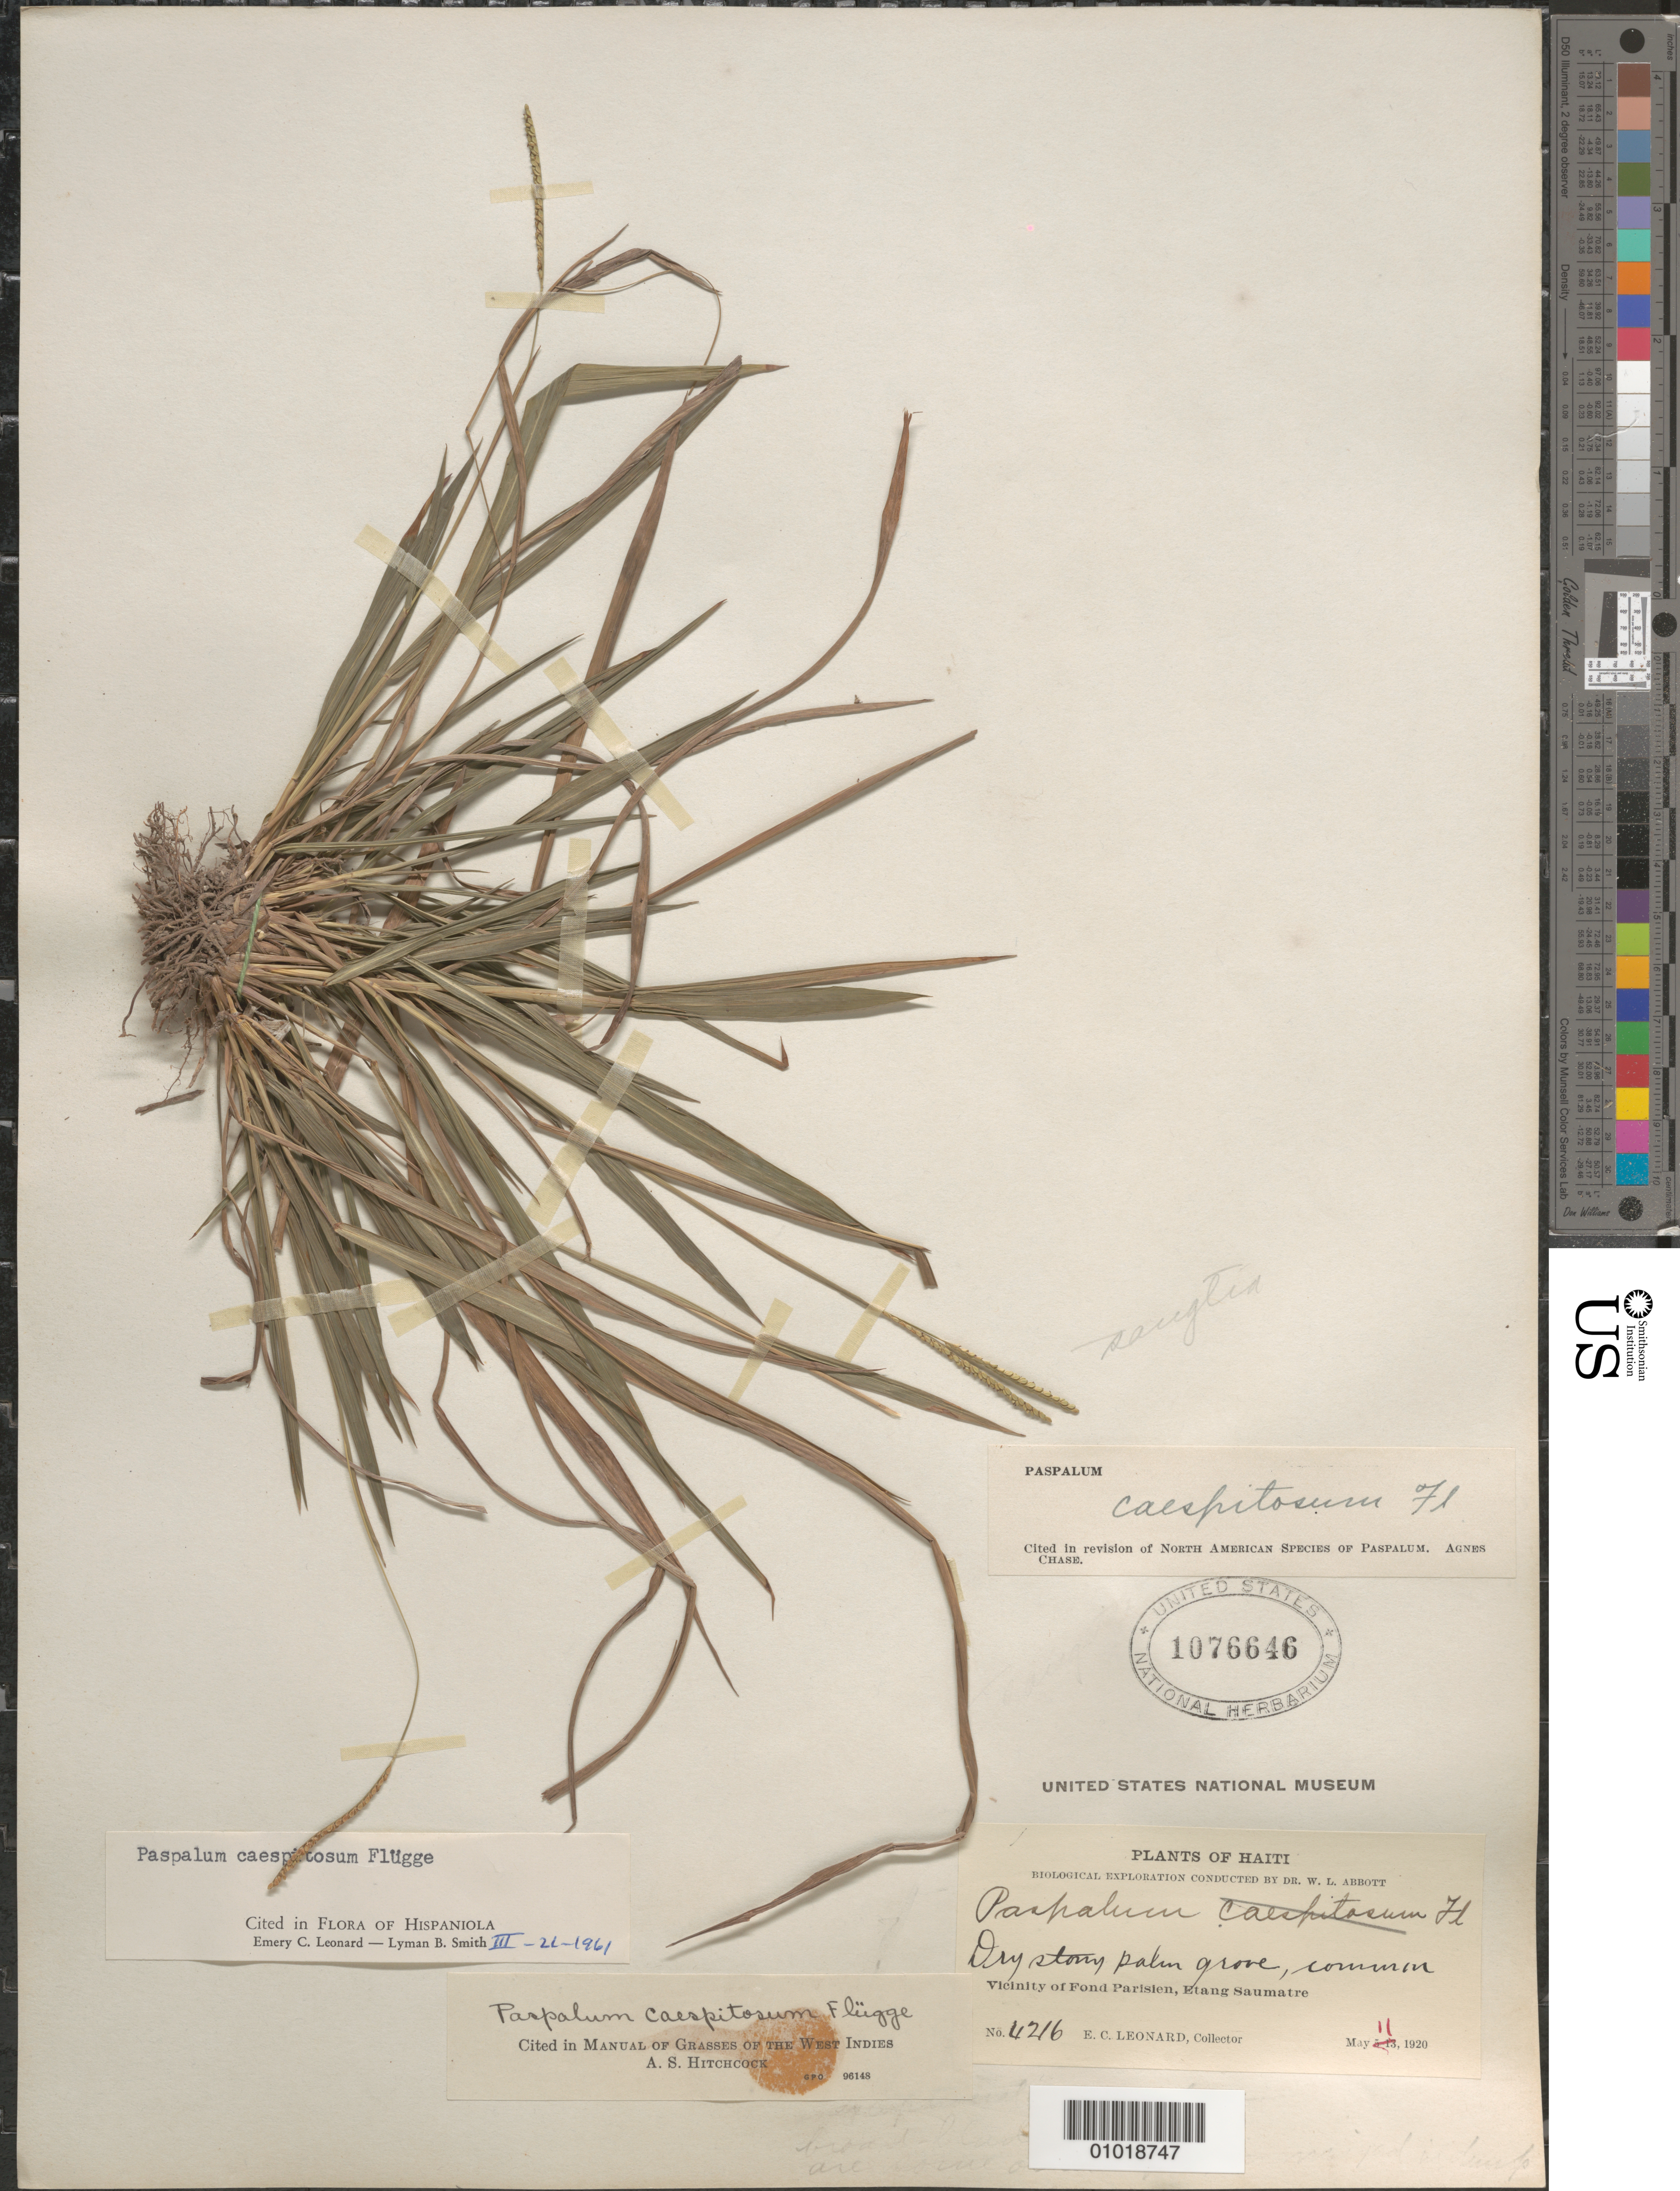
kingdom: Plantae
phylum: Tracheophyta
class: Liliopsida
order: Poales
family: Poaceae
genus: Paspalum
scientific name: Paspalum caespitosum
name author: Flüggé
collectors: E. C. Leonard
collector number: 4216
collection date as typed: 11 May 1920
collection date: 1920-05-11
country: Haiti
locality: Vic. of fond Parisien, Etang Sumatre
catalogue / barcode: US 1076646